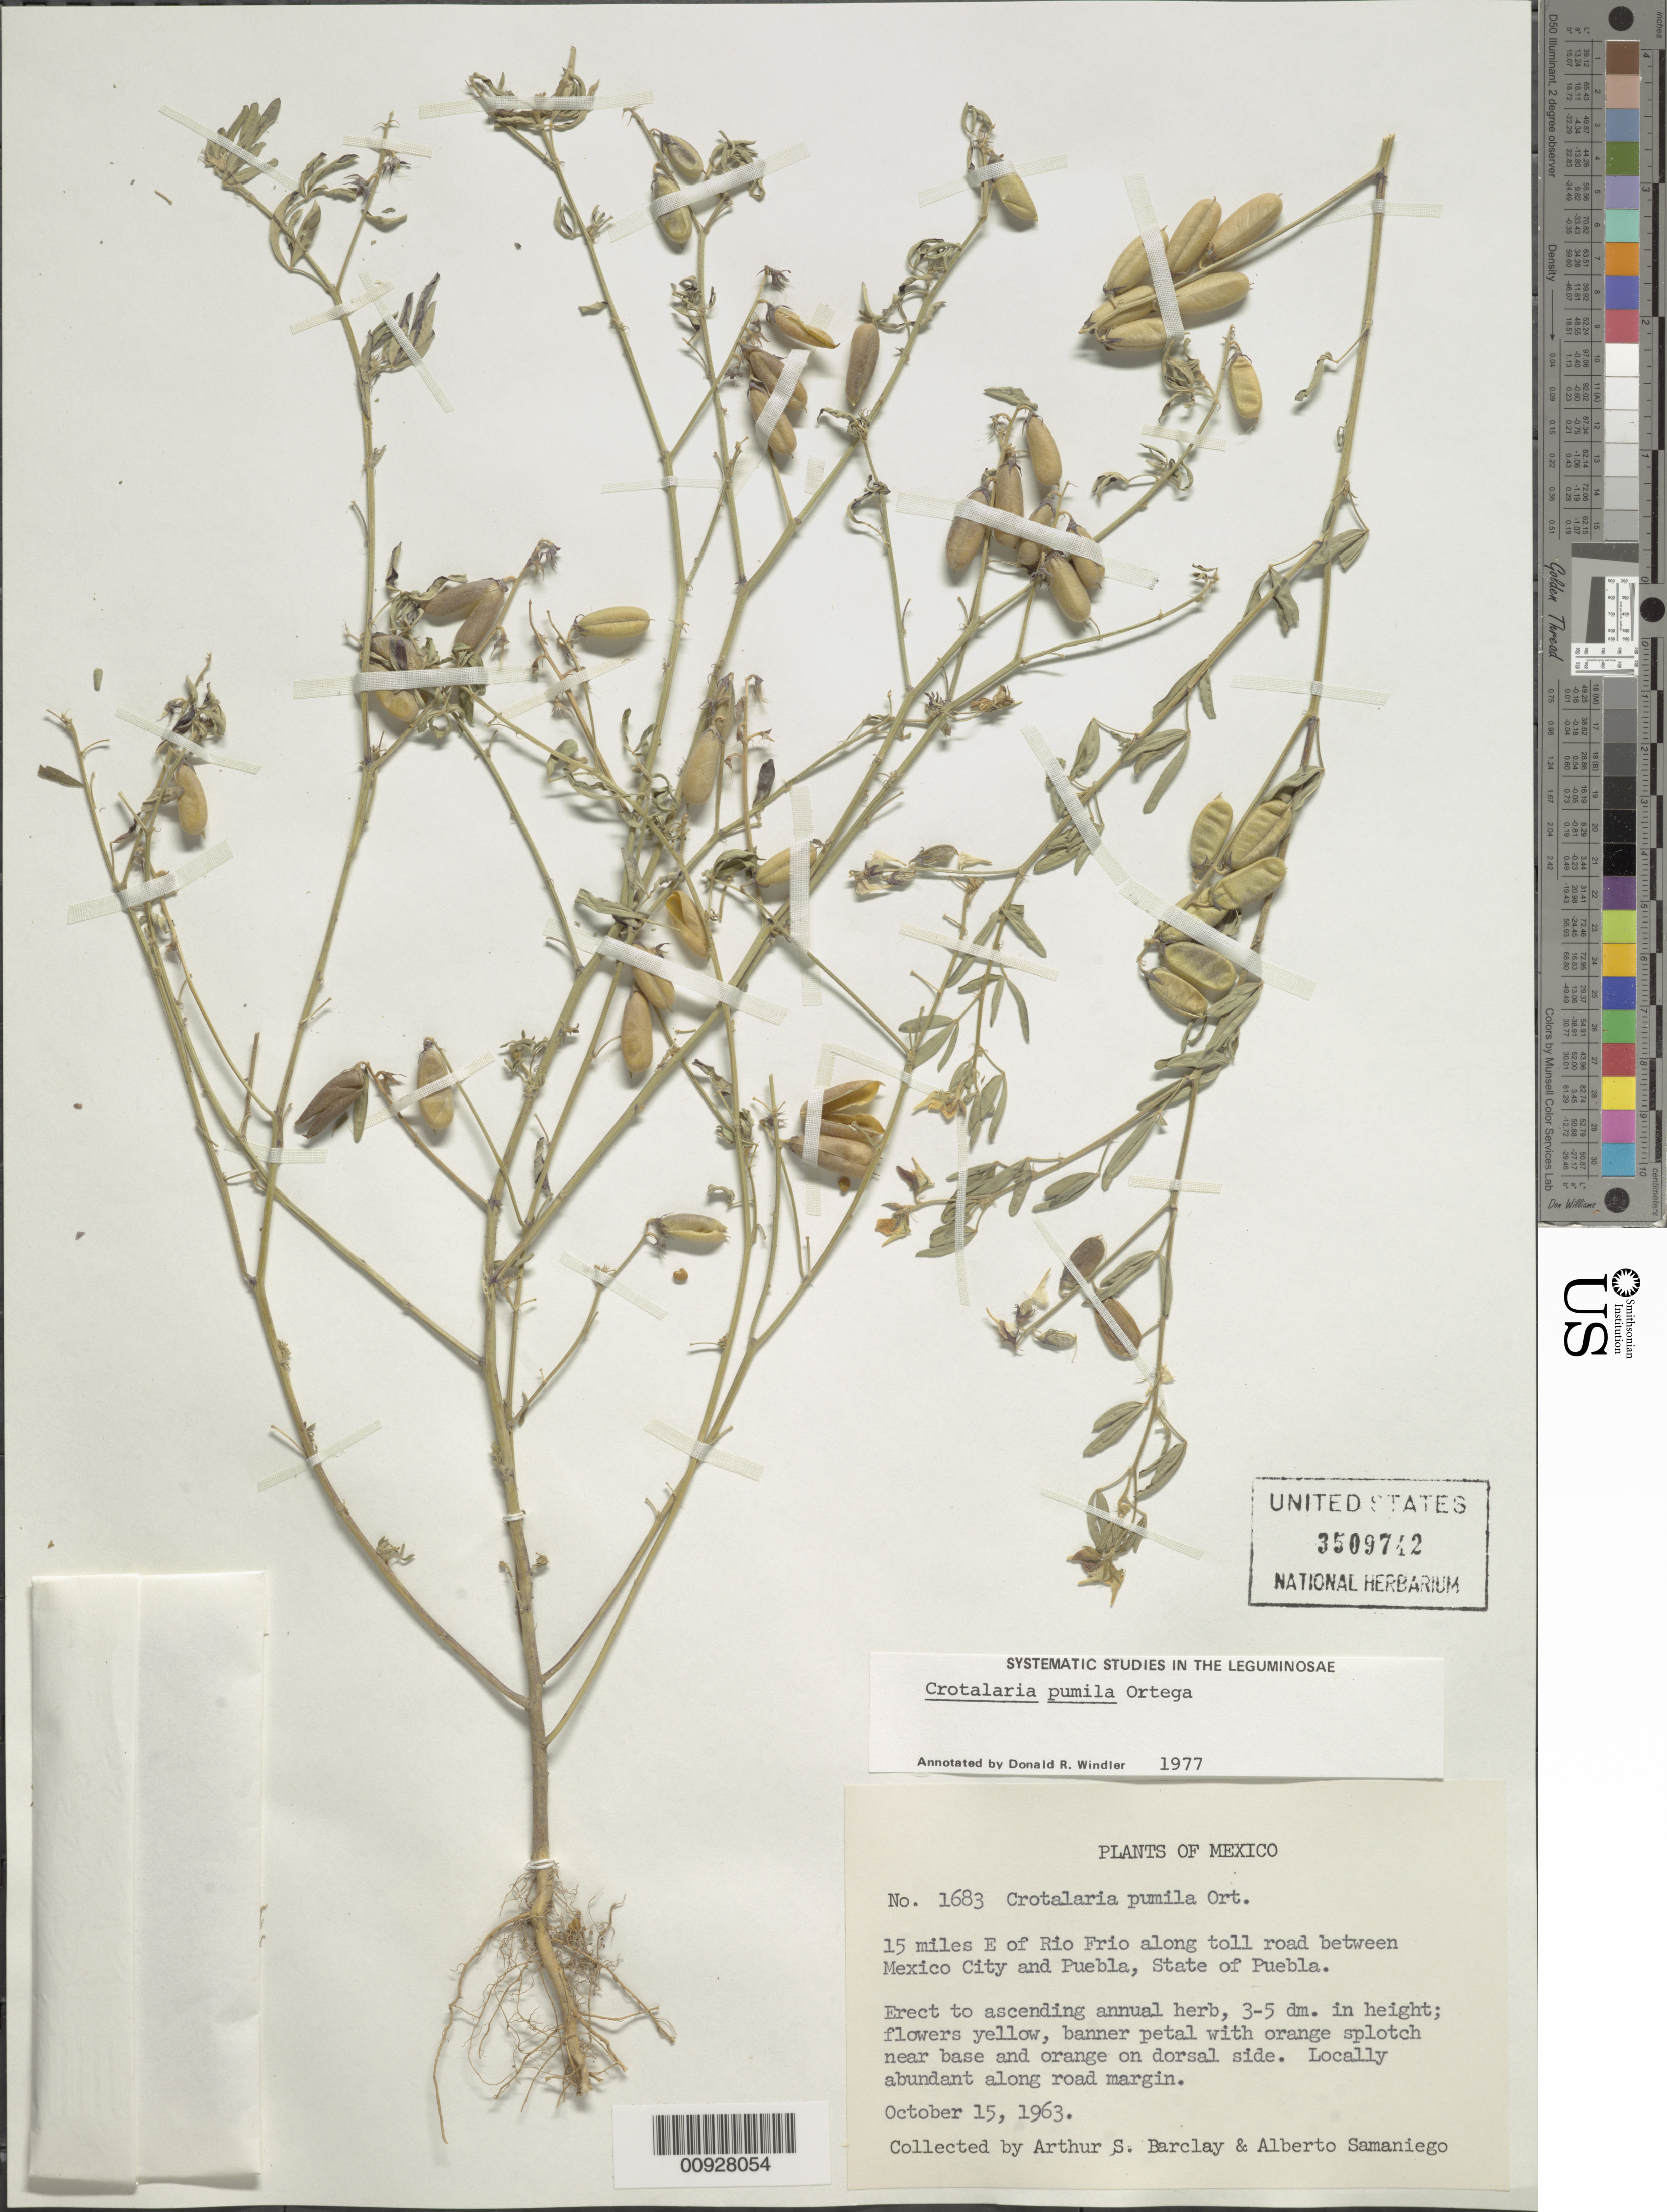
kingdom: Plantae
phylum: Tracheophyta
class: Magnoliopsida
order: Fabales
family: Fabaceae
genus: Crotalaria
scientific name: Crotalaria pumila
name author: Ortega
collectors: A. S. Barclay & A. V. Samaniego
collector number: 1683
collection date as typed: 15 Oct 1963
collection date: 1963-10-15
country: Mexico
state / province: Puebla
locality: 15 miles E of Río Frío along toll road between Mexico City and Puebla, State of Puebla.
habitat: Locally abundant along road margin.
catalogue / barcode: US 3509742